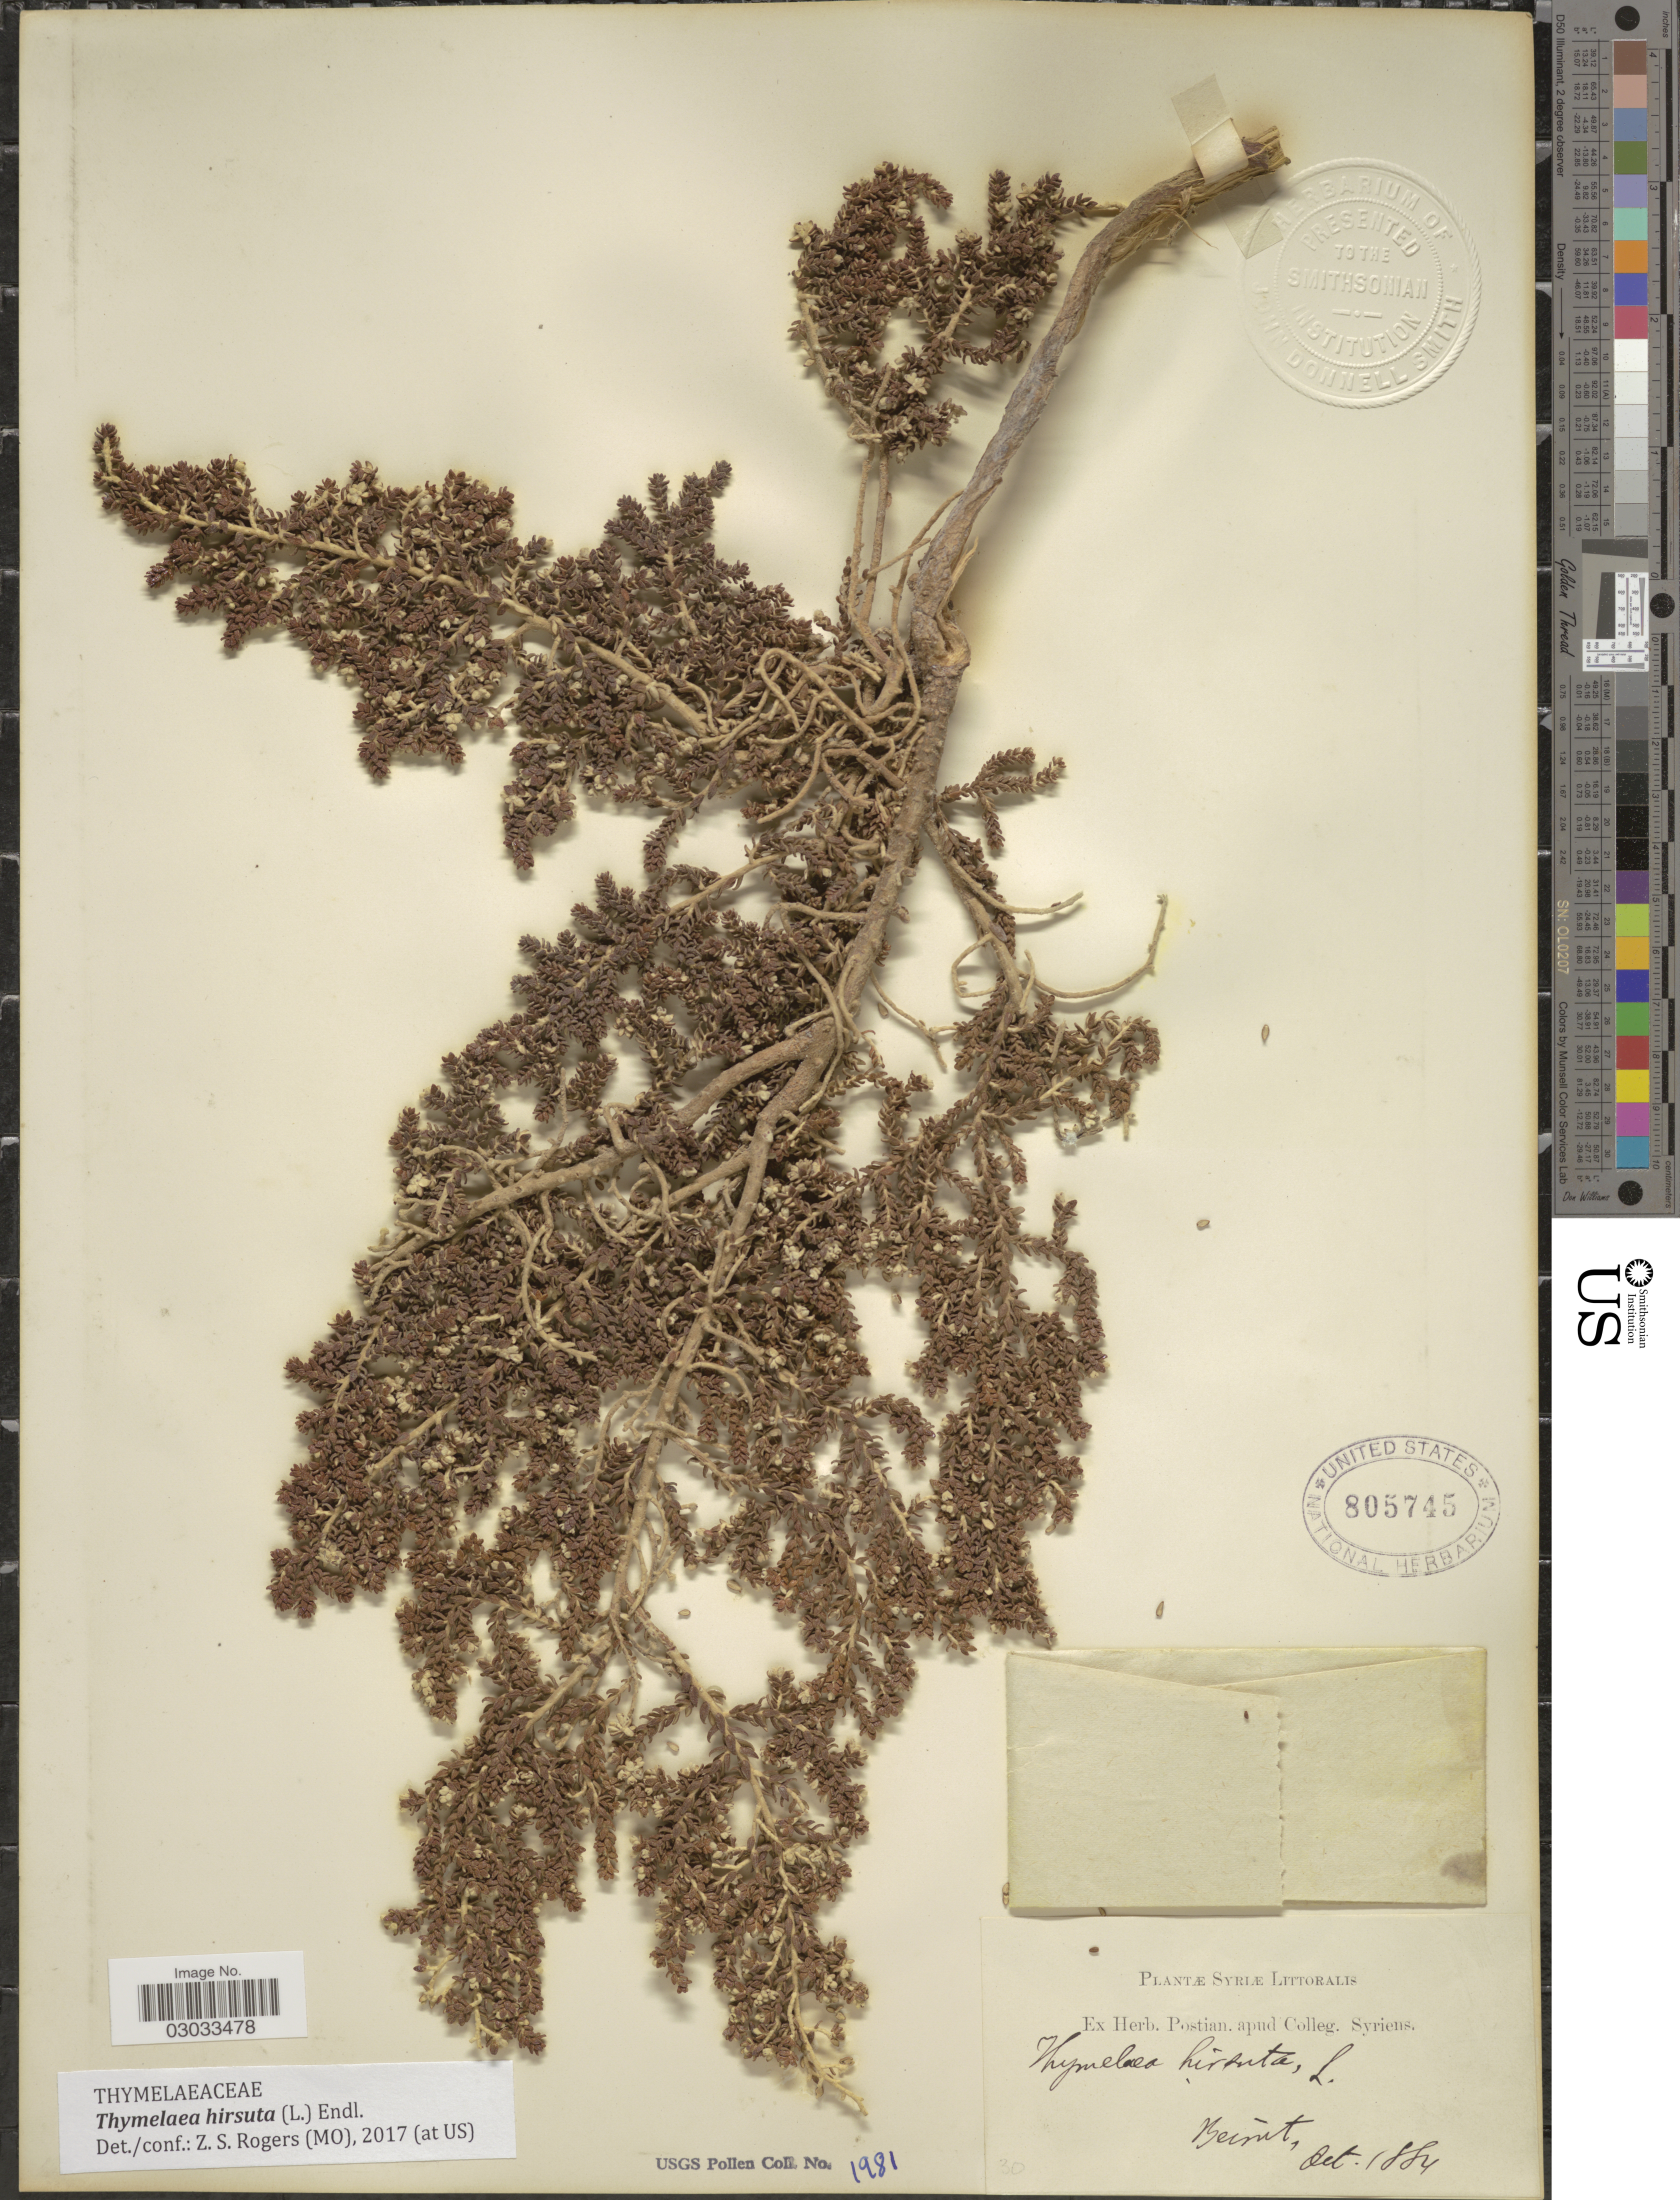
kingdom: Plantae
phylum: Tracheophyta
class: Magnoliopsida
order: Malvales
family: Thymelaeaceae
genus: Thymelaea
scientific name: Thymelaea hirsuta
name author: (L.) Endl.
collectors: ex herb. Postian. apud Colleg. Syriens. Protest. USE "Fannie P. A. Shepard" (10308853) AS PRIMARY COLLECTOR INSTEAD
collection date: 1884-10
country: Lebanon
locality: Beirut. Syriæ littoralis.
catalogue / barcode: US 805745